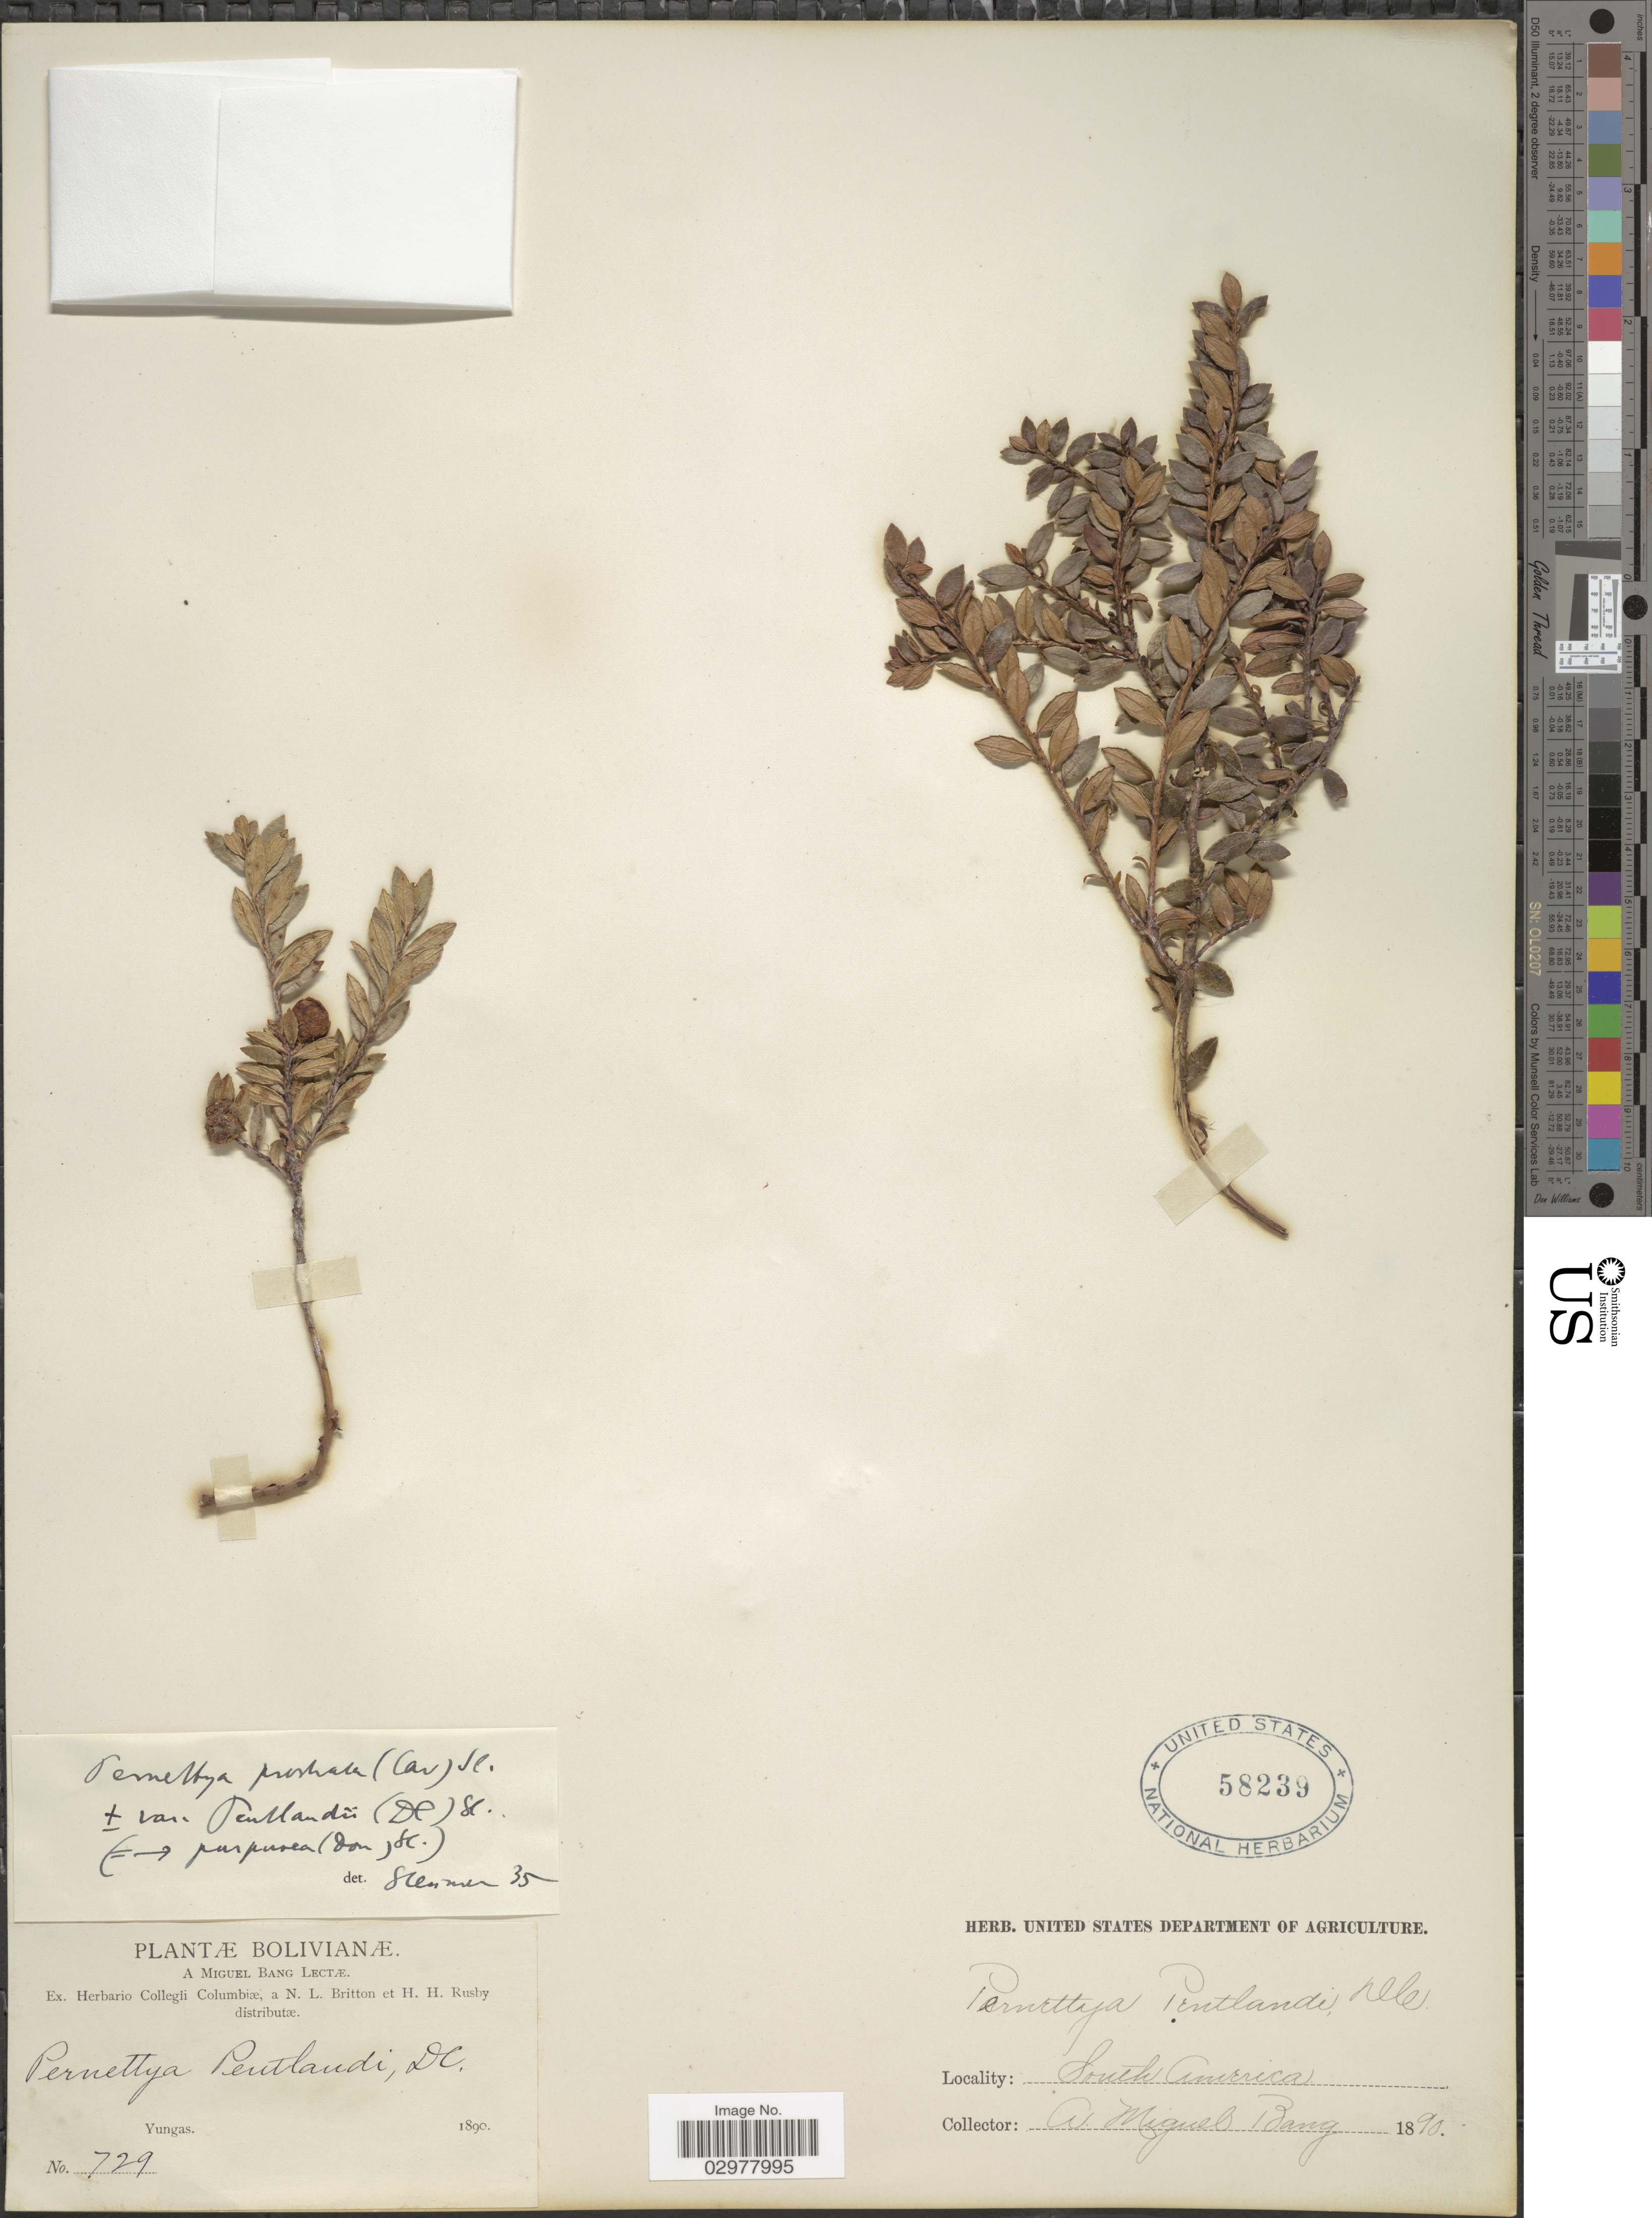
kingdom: Plantae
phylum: Tracheophyta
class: Magnoliopsida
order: Ericales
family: Ericaceae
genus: Pernettya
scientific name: Pernettya prostrata var. pentlandii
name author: (DC.) Sleumer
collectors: M. Bang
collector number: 729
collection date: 1890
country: Bolivia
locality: Bolivianæ. Yungas.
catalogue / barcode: US 58239